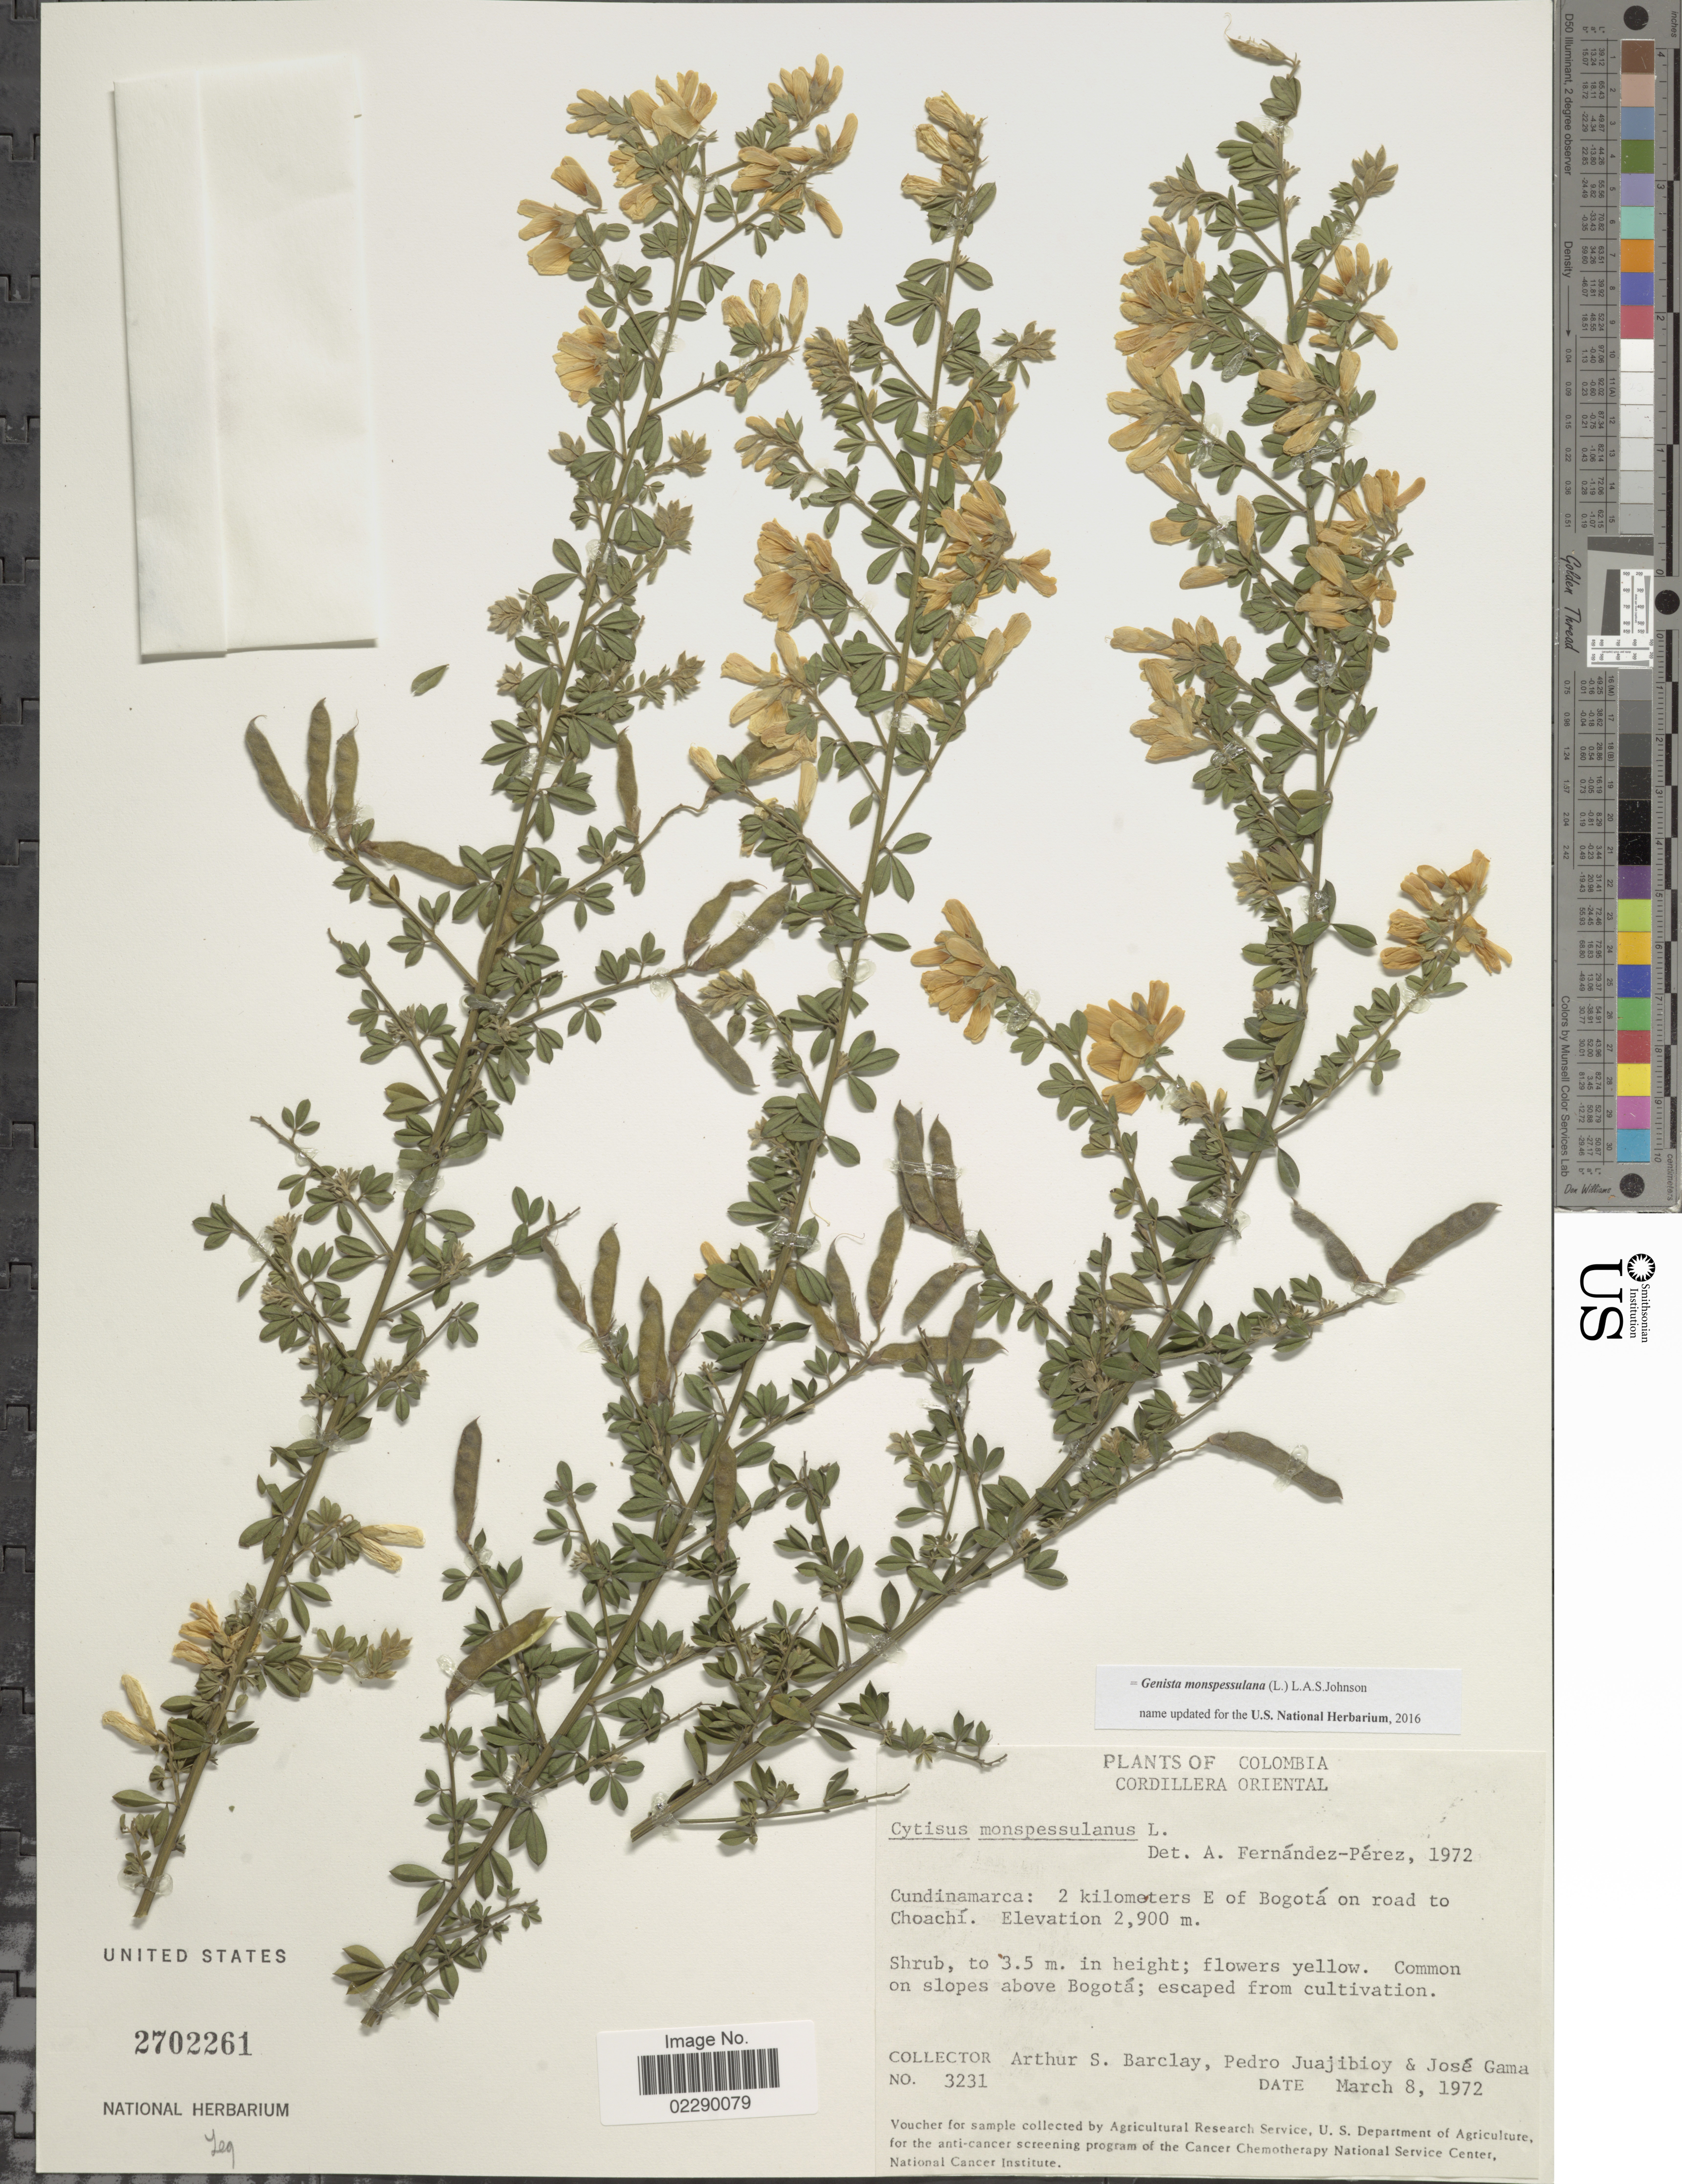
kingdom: Plantae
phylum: Tracheophyta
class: Magnoliopsida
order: Fabales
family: Fabaceae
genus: Genista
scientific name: Genista monspessulana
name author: (L.) L.A.S. Johnson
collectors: A. S. Barclay, P. Juajibioy & J. Gama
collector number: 3231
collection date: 1972-03-08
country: Colombia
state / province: Cundinamarca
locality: Cordillera Oriental. Cundinamarca: 2 kilometers E of Bogotá on road to Choachí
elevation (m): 2900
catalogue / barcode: US 2702261